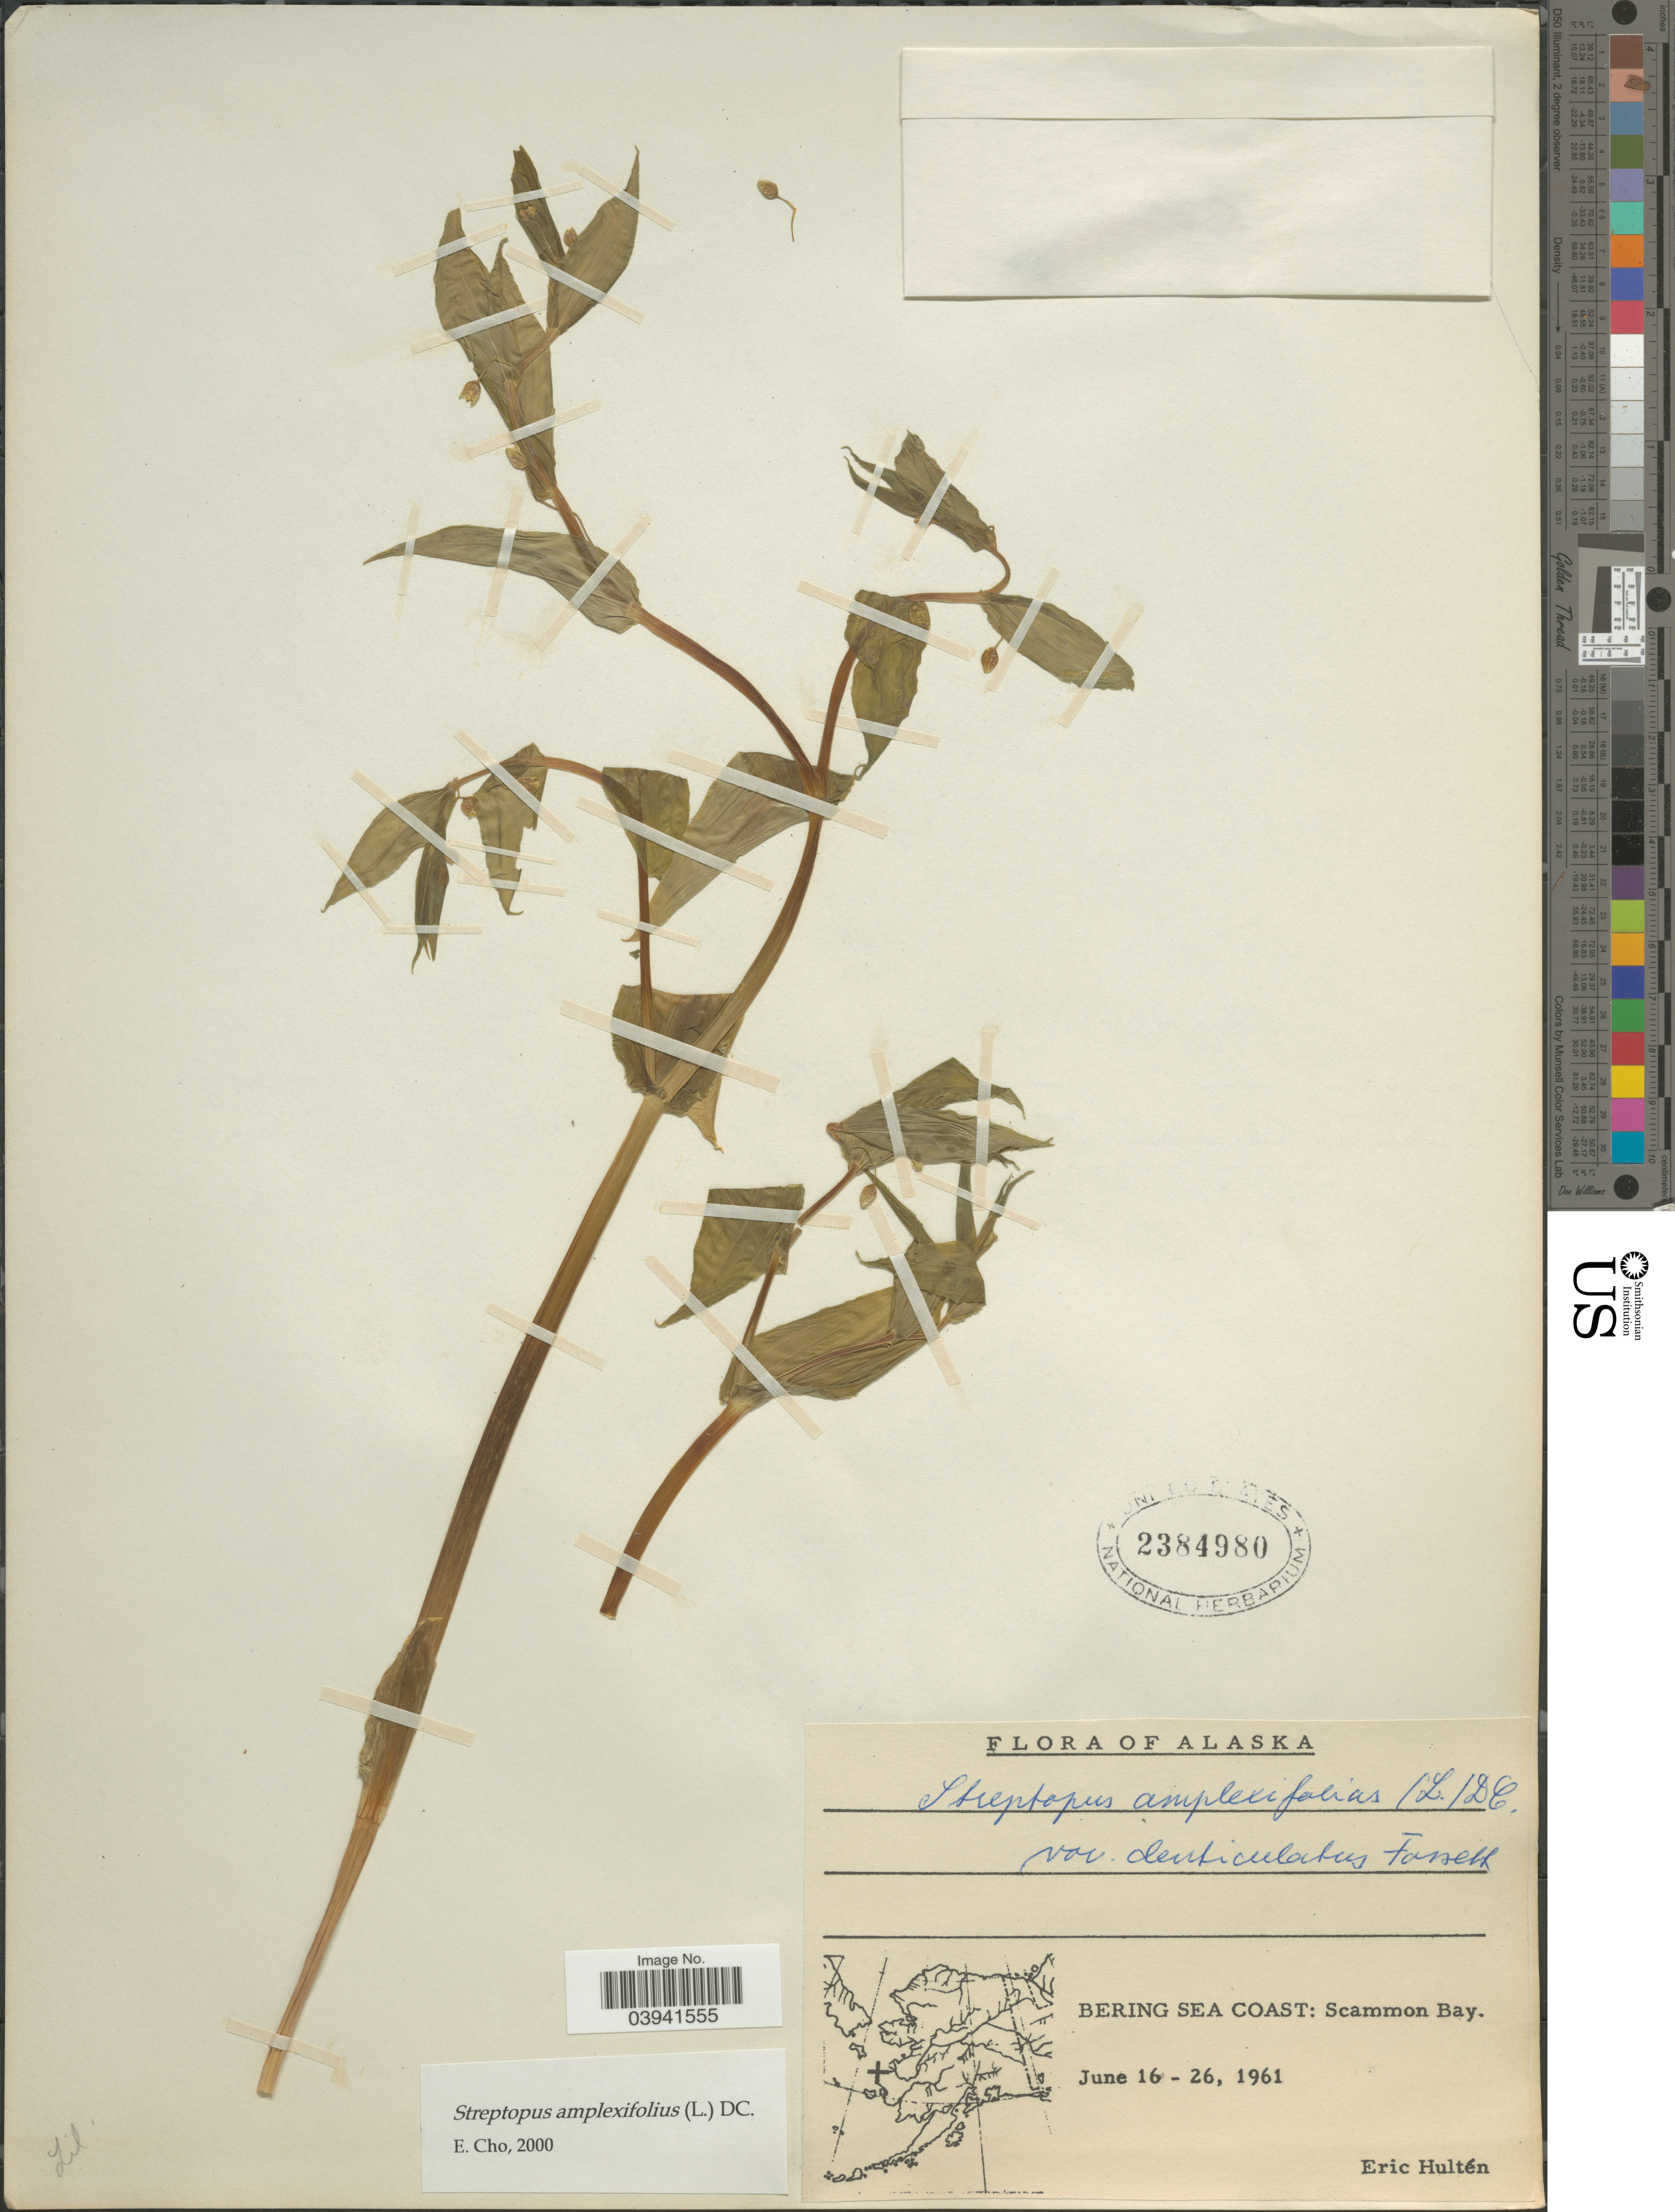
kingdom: Plantae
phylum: Tracheophyta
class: Liliopsida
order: Liliales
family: Liliaceae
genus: Streptopus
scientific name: Streptopus amplexifolius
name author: (L.) DC.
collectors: E. G. Hultén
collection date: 1961-06-16/1961-06-26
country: United States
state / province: Alaska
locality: Bering Sea Coast: Scammon Bay.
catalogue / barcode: US 2384980